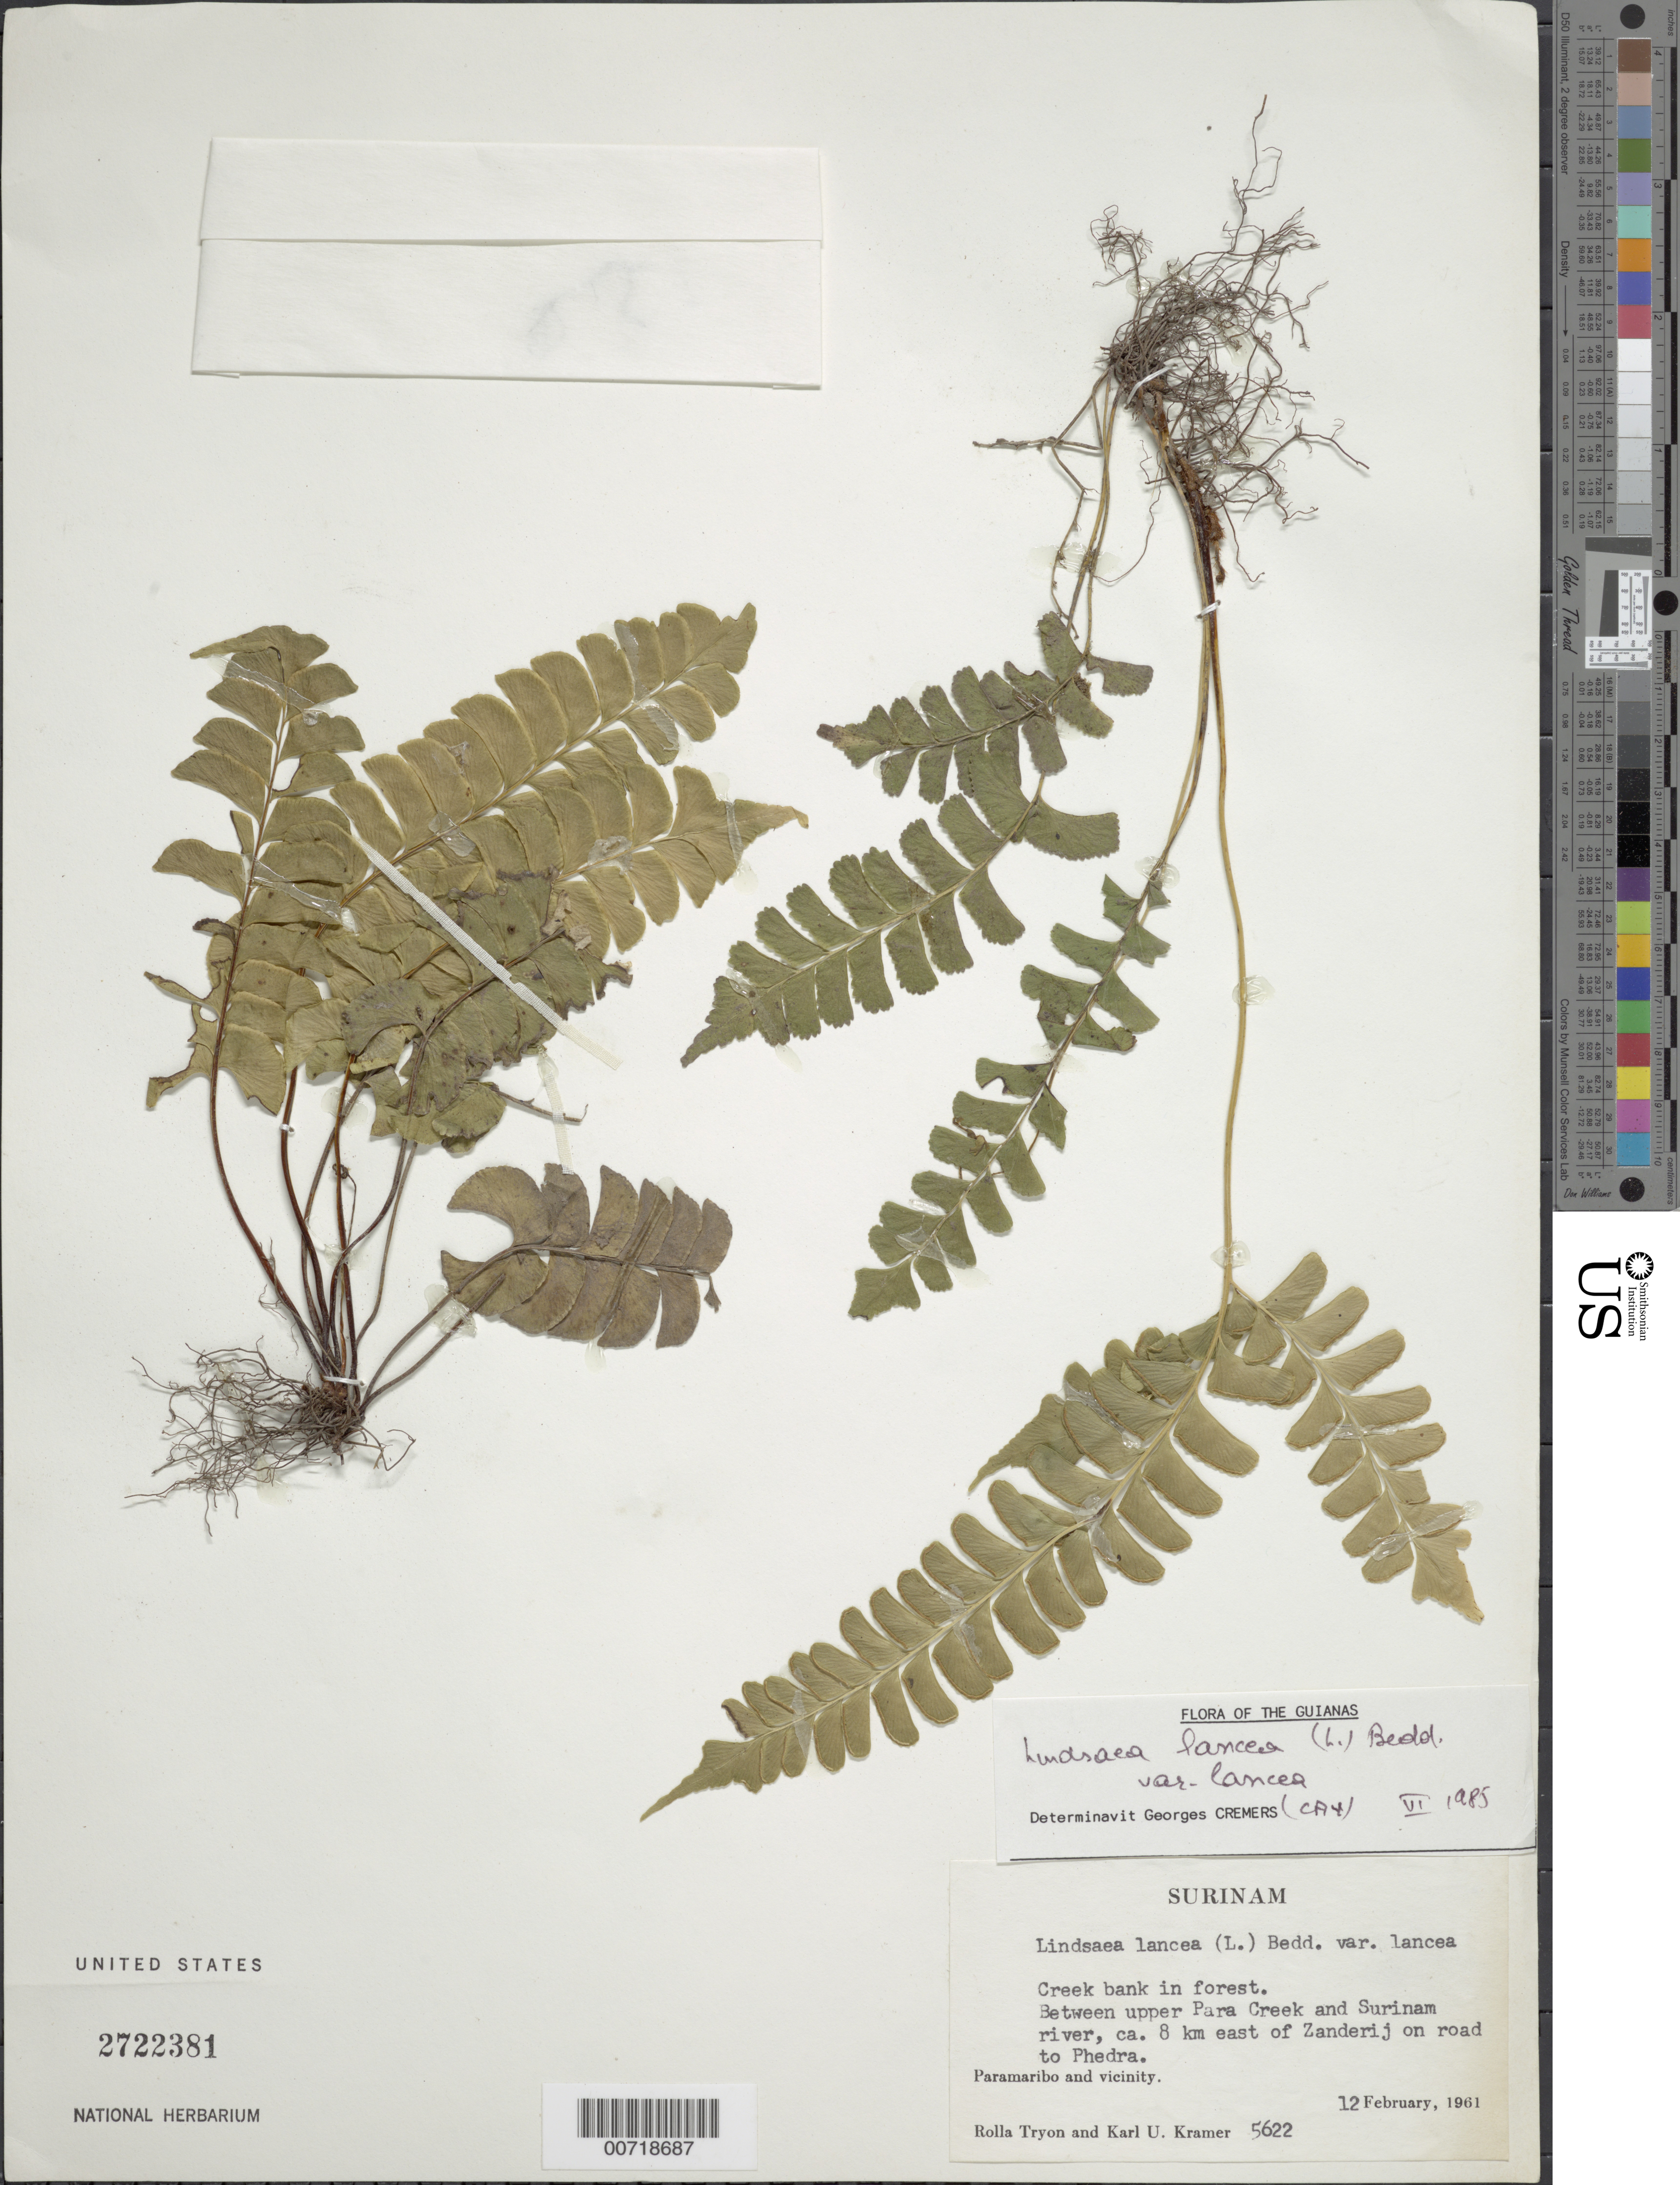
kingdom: Plantae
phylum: Tracheophyta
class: Polypodiopsida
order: Polypodiales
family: Lindsaeaceae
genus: Lindsaea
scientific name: Lindsaea lancea var. lancea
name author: (L.) Bedd.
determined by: Cremers, Georges A.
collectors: R. M. Tryon & K. U. Kramer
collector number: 5622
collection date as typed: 12-Feb-61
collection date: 1961-02-12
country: Suriname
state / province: Paramaribo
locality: Upper Para Creek to Surinam River, ca 8 km E of Zanderij on road to Phedra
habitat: Creek bank in forest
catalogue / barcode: US 2722381